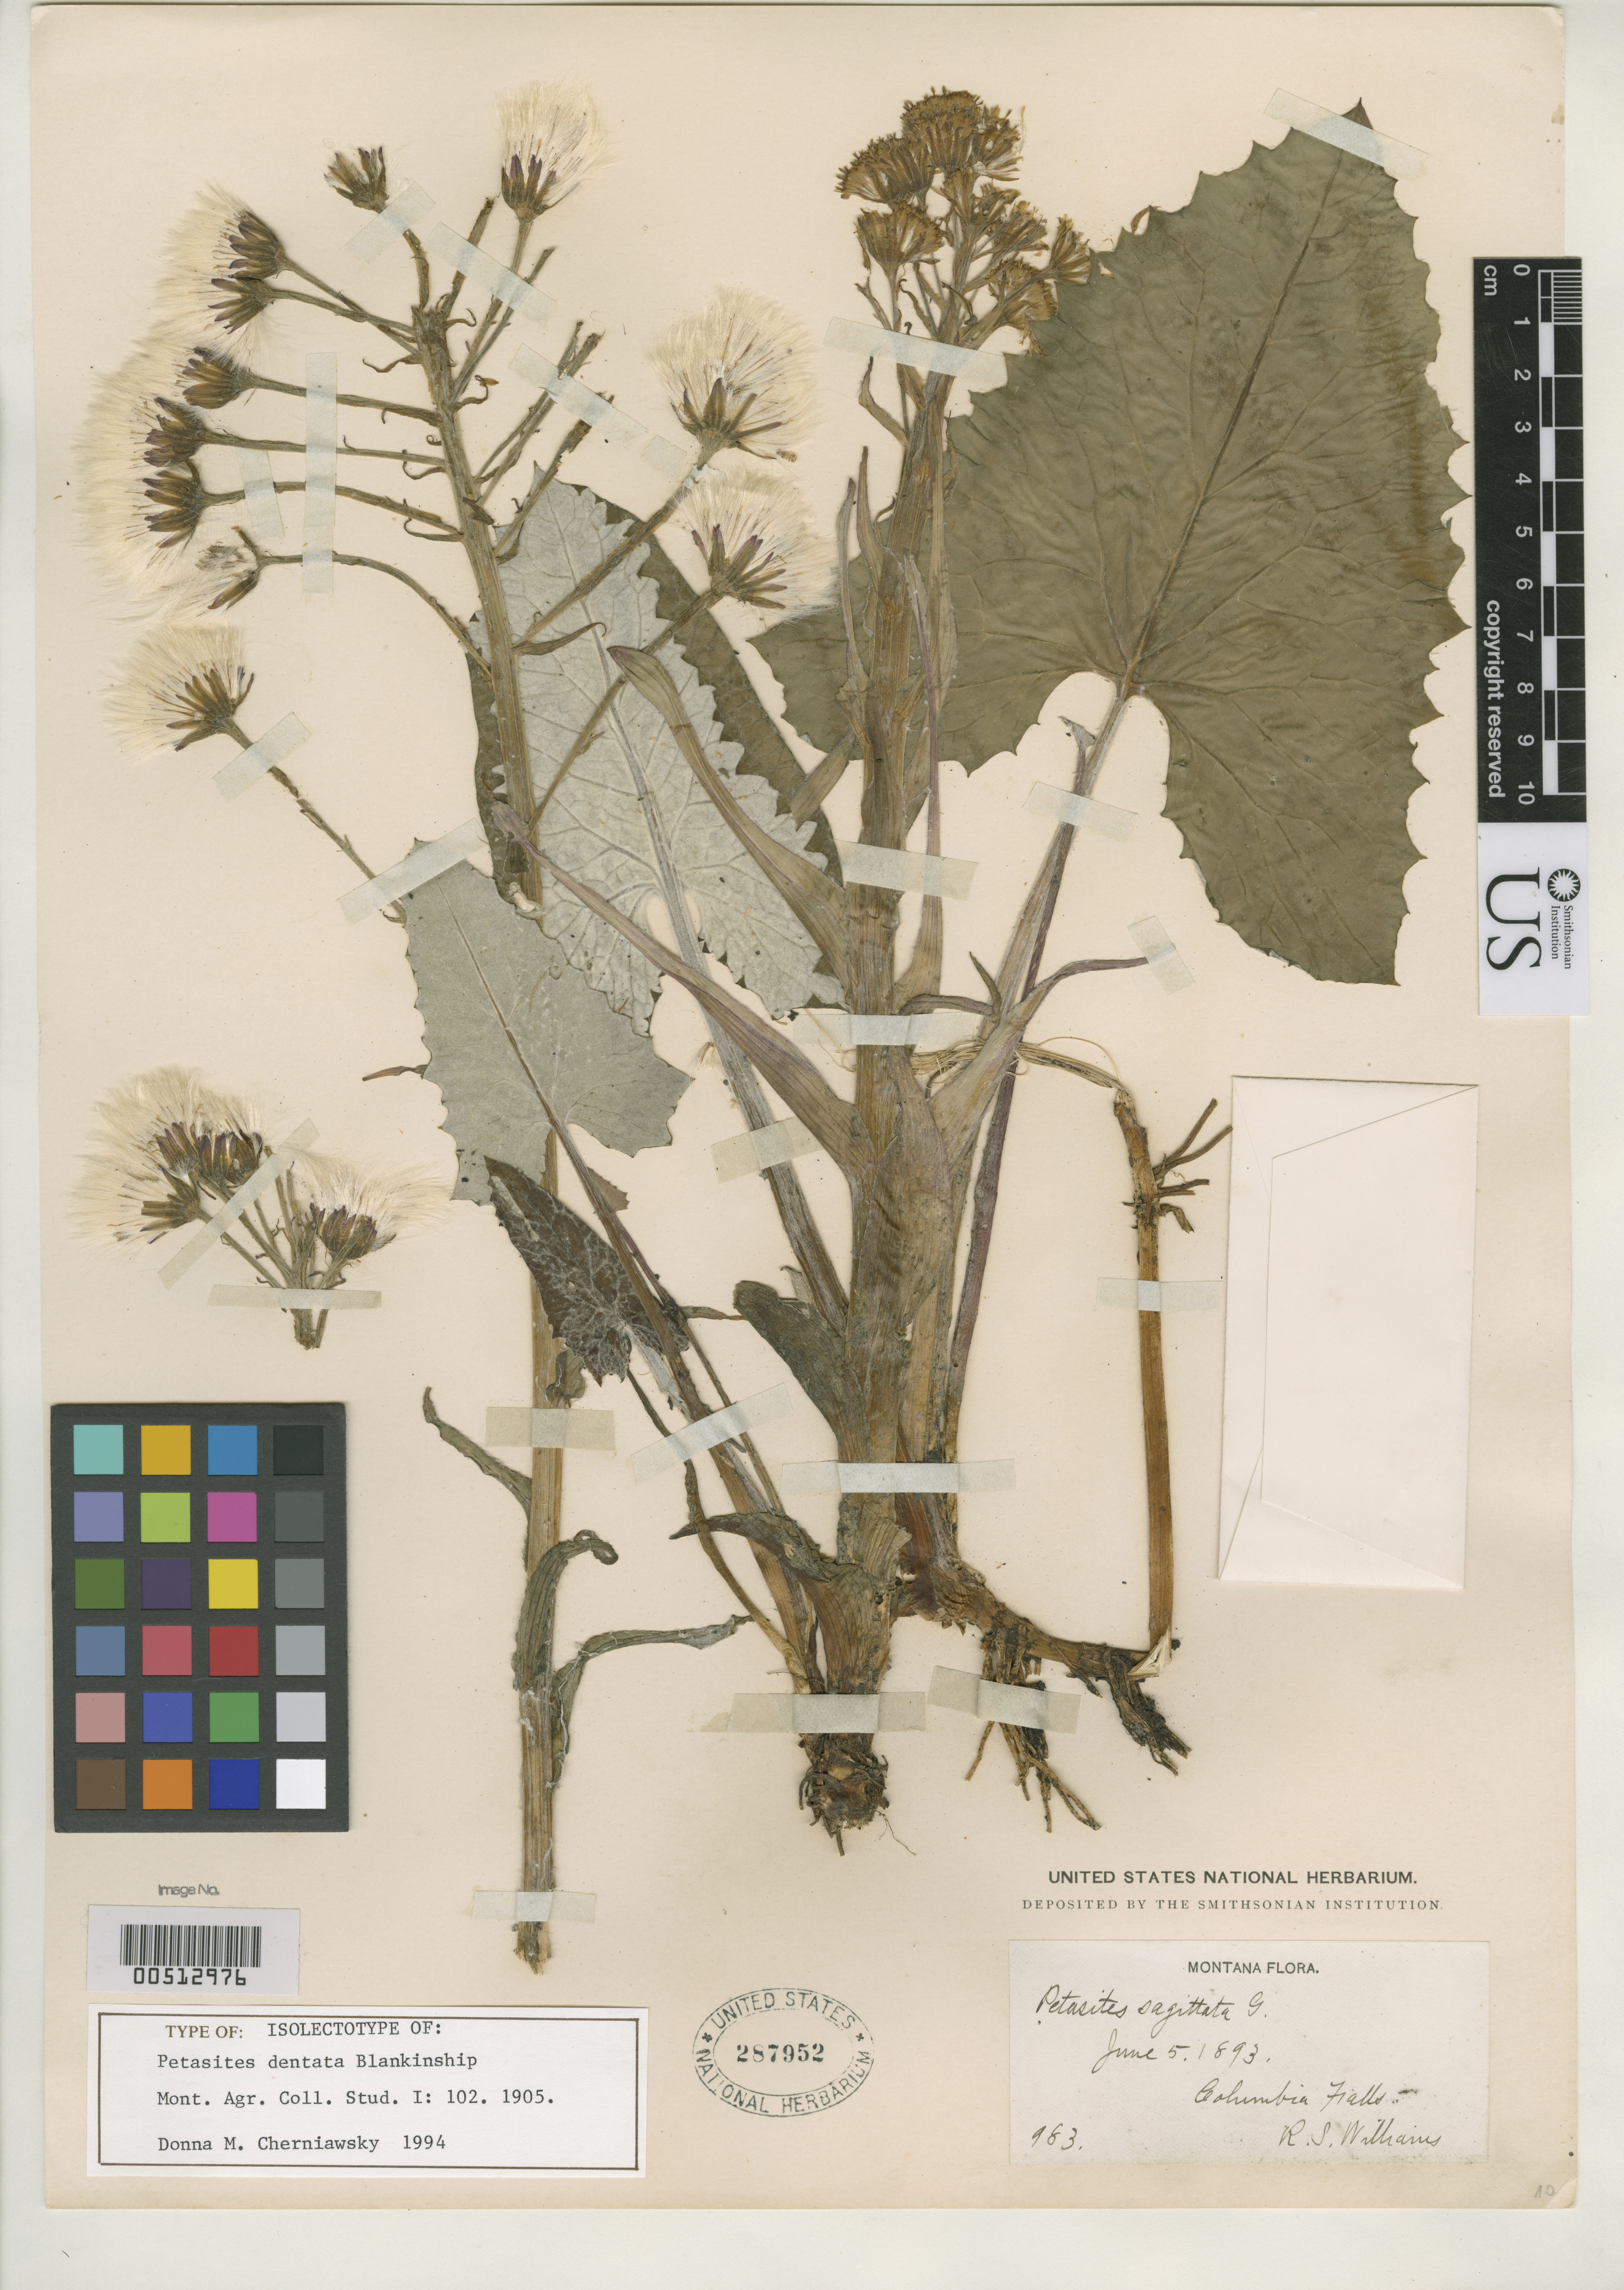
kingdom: Plantae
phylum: Tracheophyta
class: Magnoliopsida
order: Asterales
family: Asteraceae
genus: Petasites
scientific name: Petasites dentata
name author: Blank.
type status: Type Collection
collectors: R. S. Williams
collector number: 183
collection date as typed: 05 Jun 1893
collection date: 1893-06-05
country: United States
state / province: Montana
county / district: Flathead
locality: Columbia Falls.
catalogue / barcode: US 287952